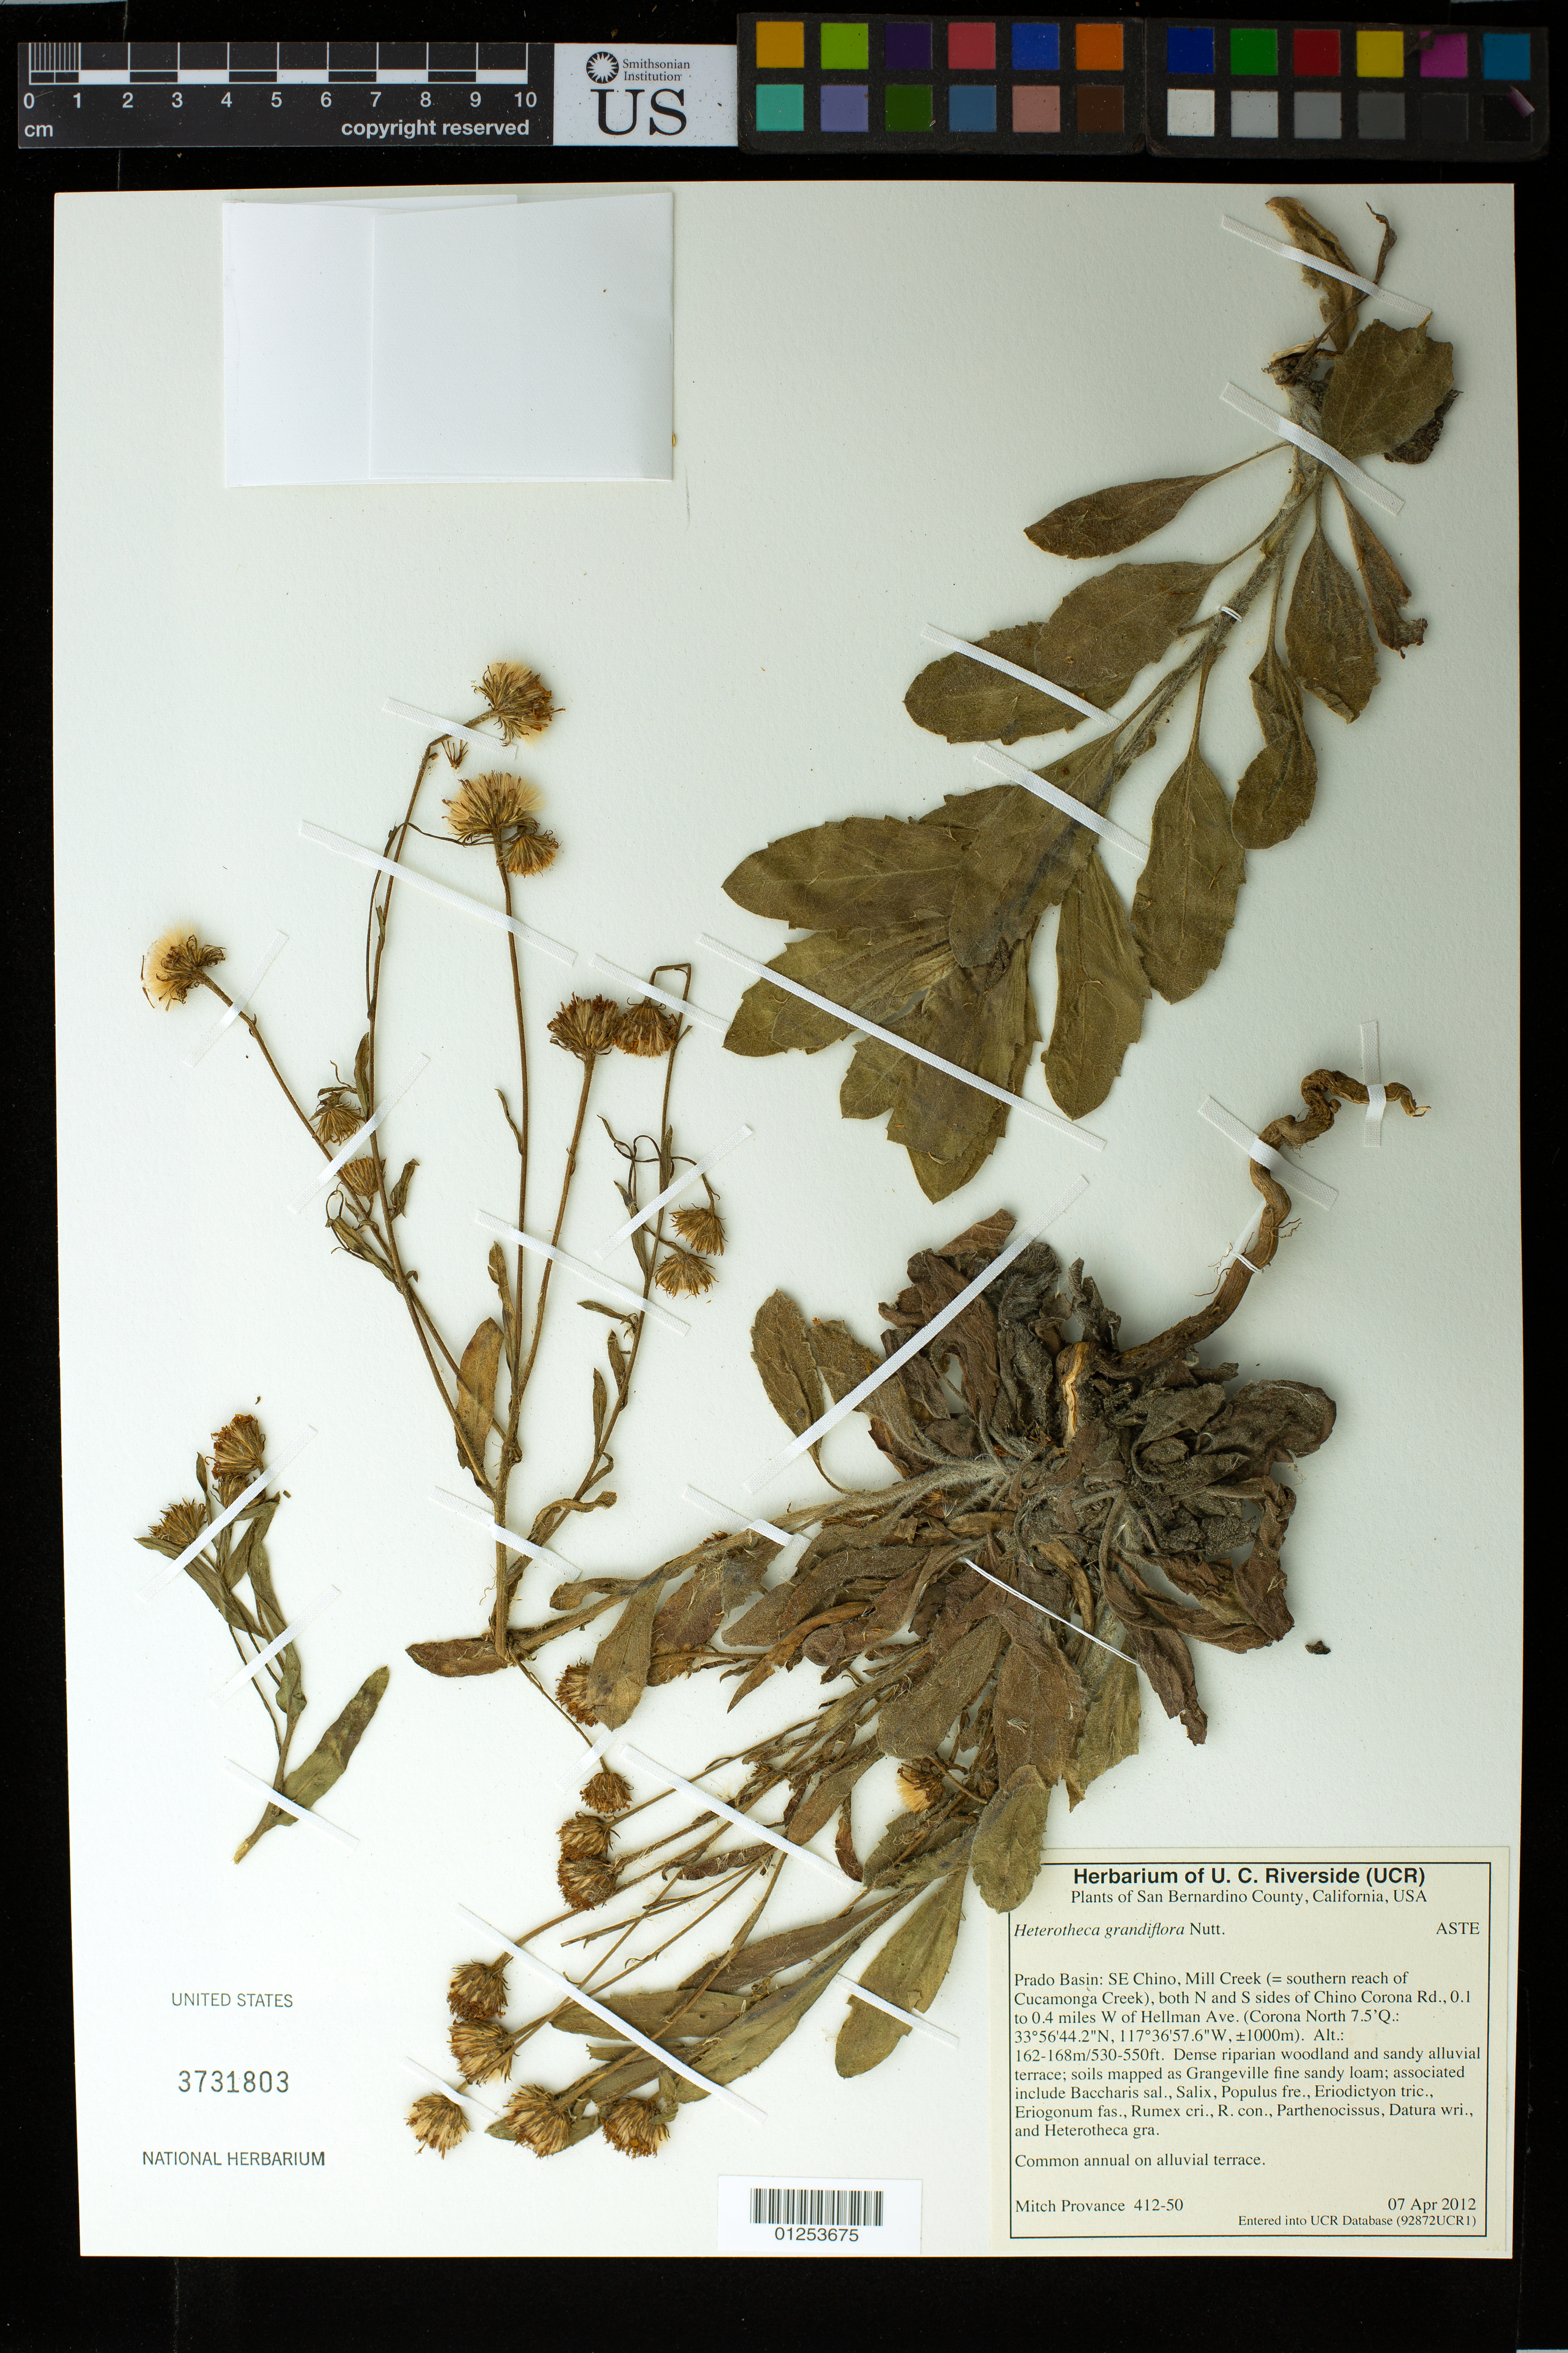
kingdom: Plantae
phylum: Tracheophyta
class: Magnoliopsida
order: Asterales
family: Asteraceae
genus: Heterotheca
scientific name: Heterotheca grandiflora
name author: Nutt.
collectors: M. Provance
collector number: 412-50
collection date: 2012-04-07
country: United States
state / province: California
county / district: San Bernardino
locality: Prado Basin: SE Chino, Mill Creek (= southern reach of Cuamonga Creek), both N and S sides of Chino Corona Rd., 0.1 to 0.4 miles W of Hellman Ave. (Corona North 7.5' Q) +/- 100m.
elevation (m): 162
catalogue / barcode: US 3731803